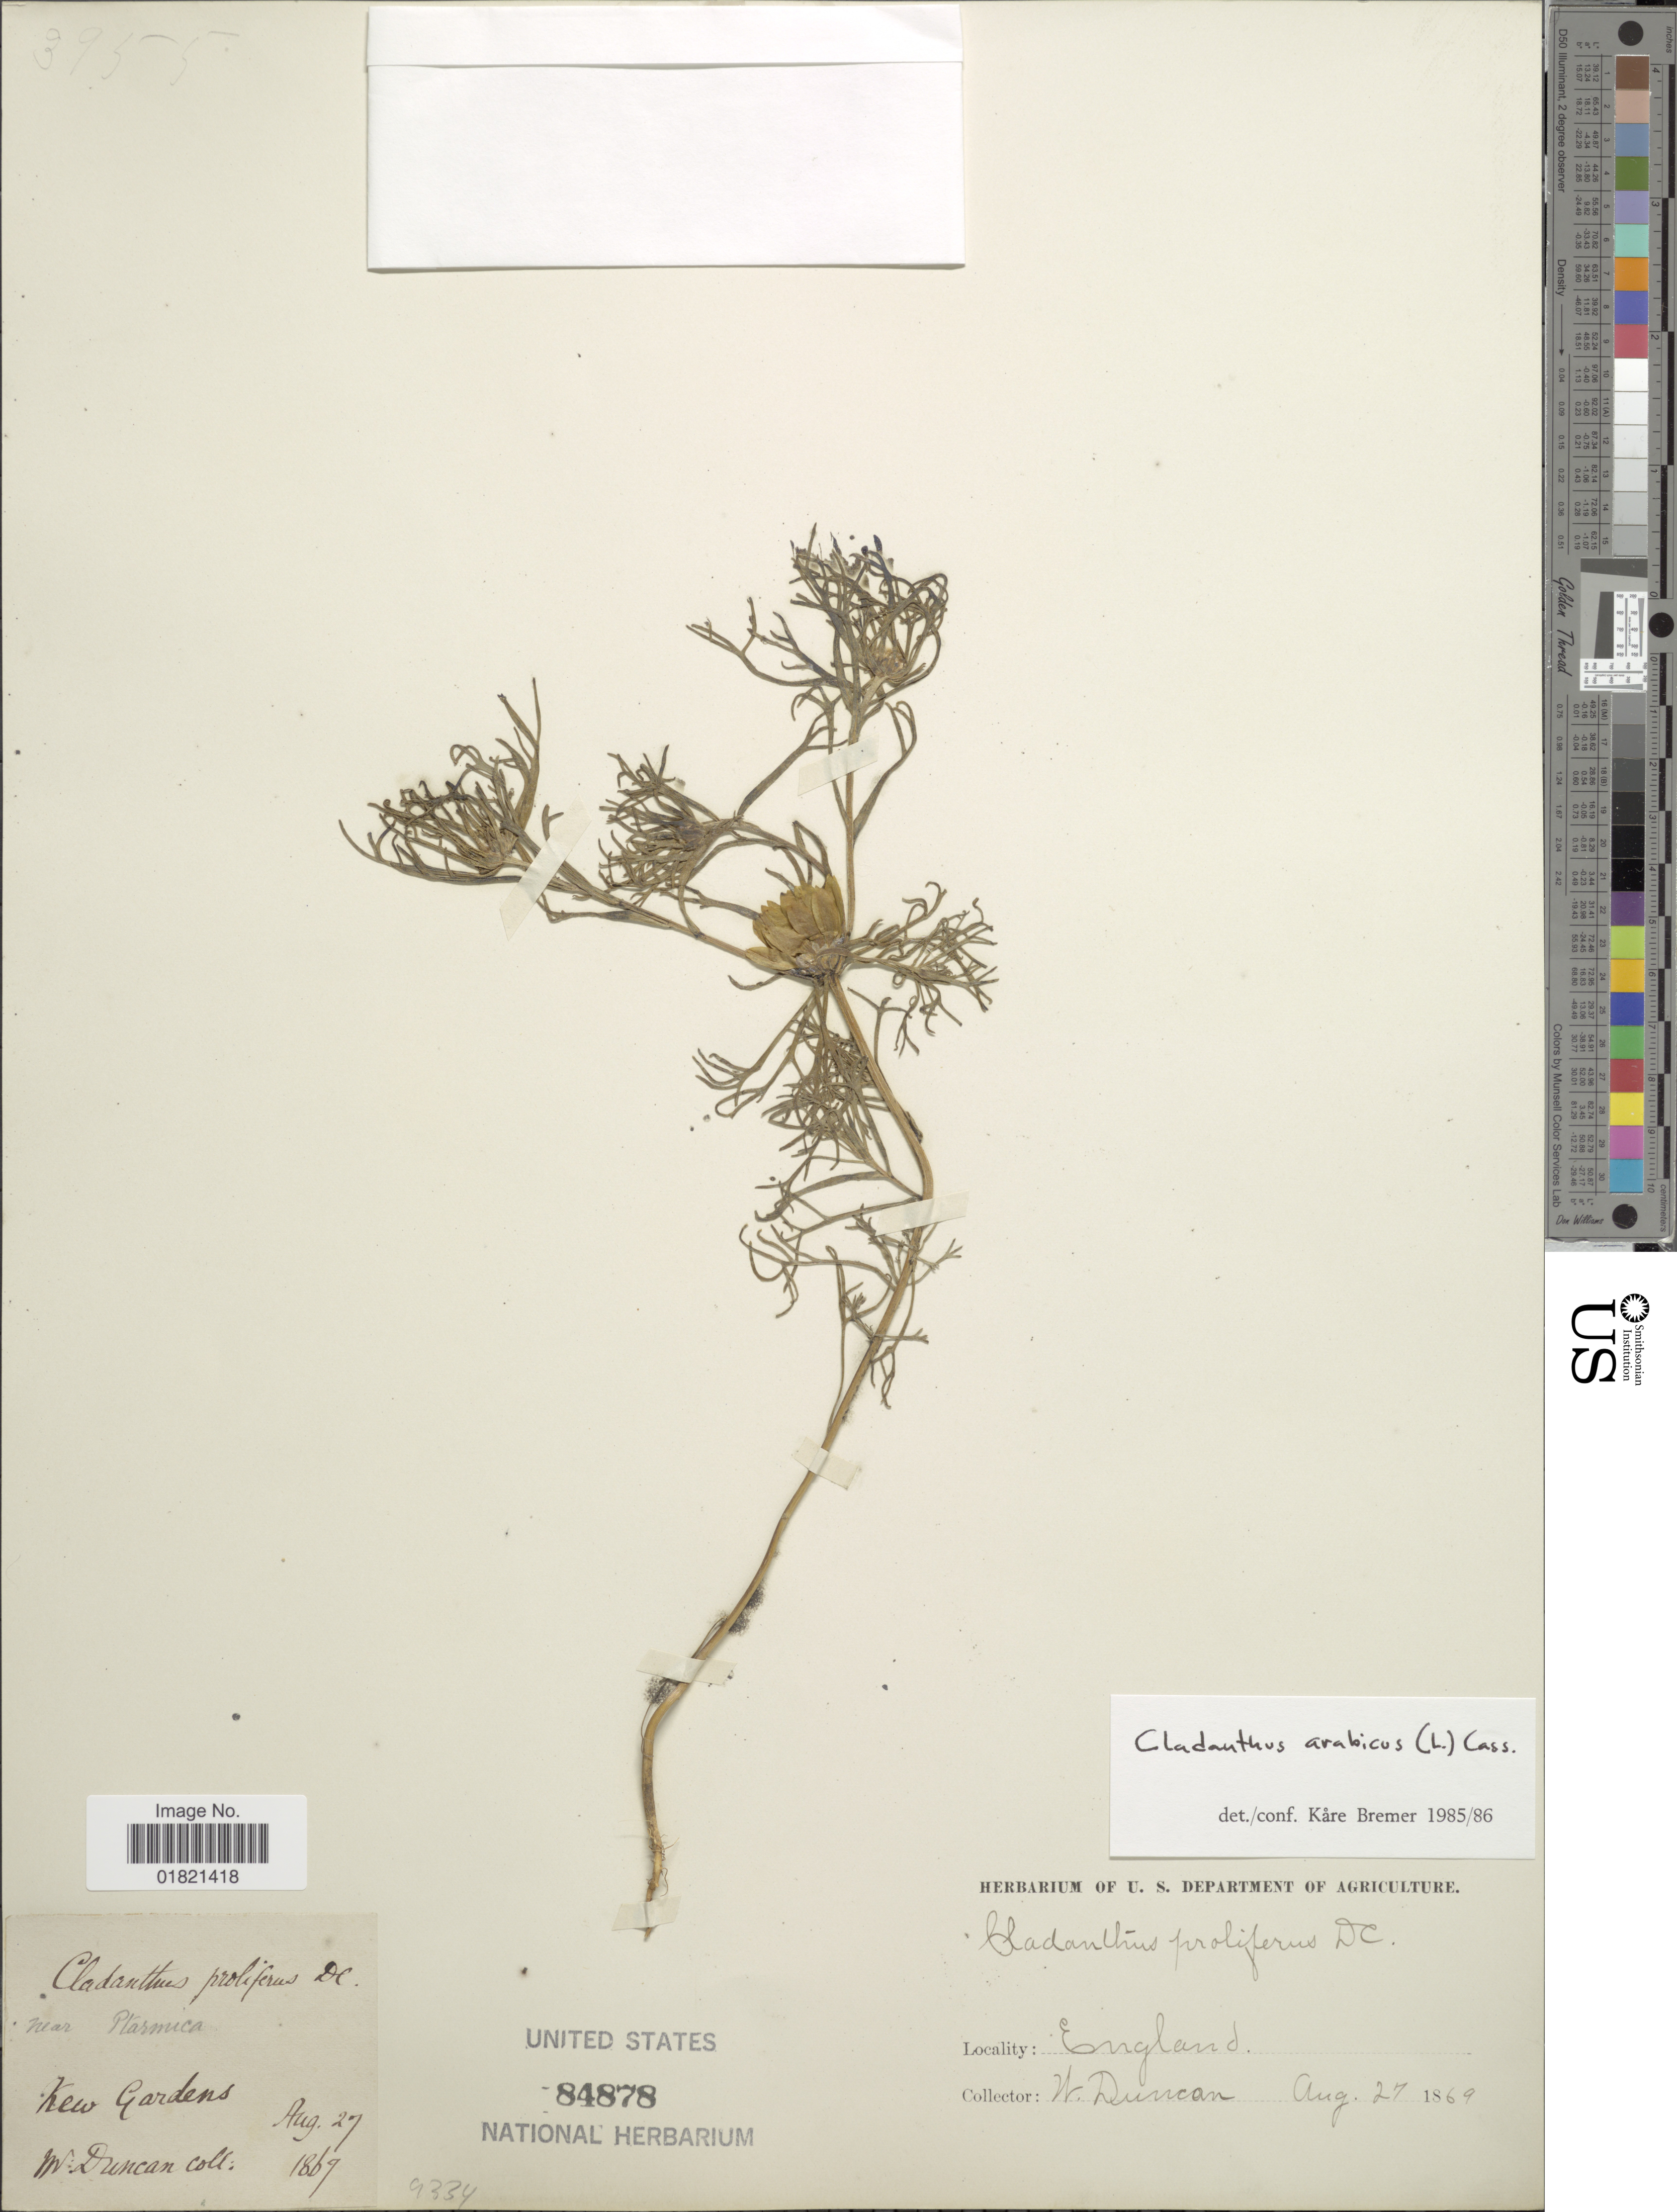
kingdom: Plantae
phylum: Tracheophyta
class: Magnoliopsida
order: Asterales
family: Asteraceae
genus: Cladanthus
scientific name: Cladanthus arabicus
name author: (L.) Cass.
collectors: W. Duncan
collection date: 1869-08-27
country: United Kingdom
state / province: England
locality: Near Plarmica, Kew Gardens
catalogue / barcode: US 84878